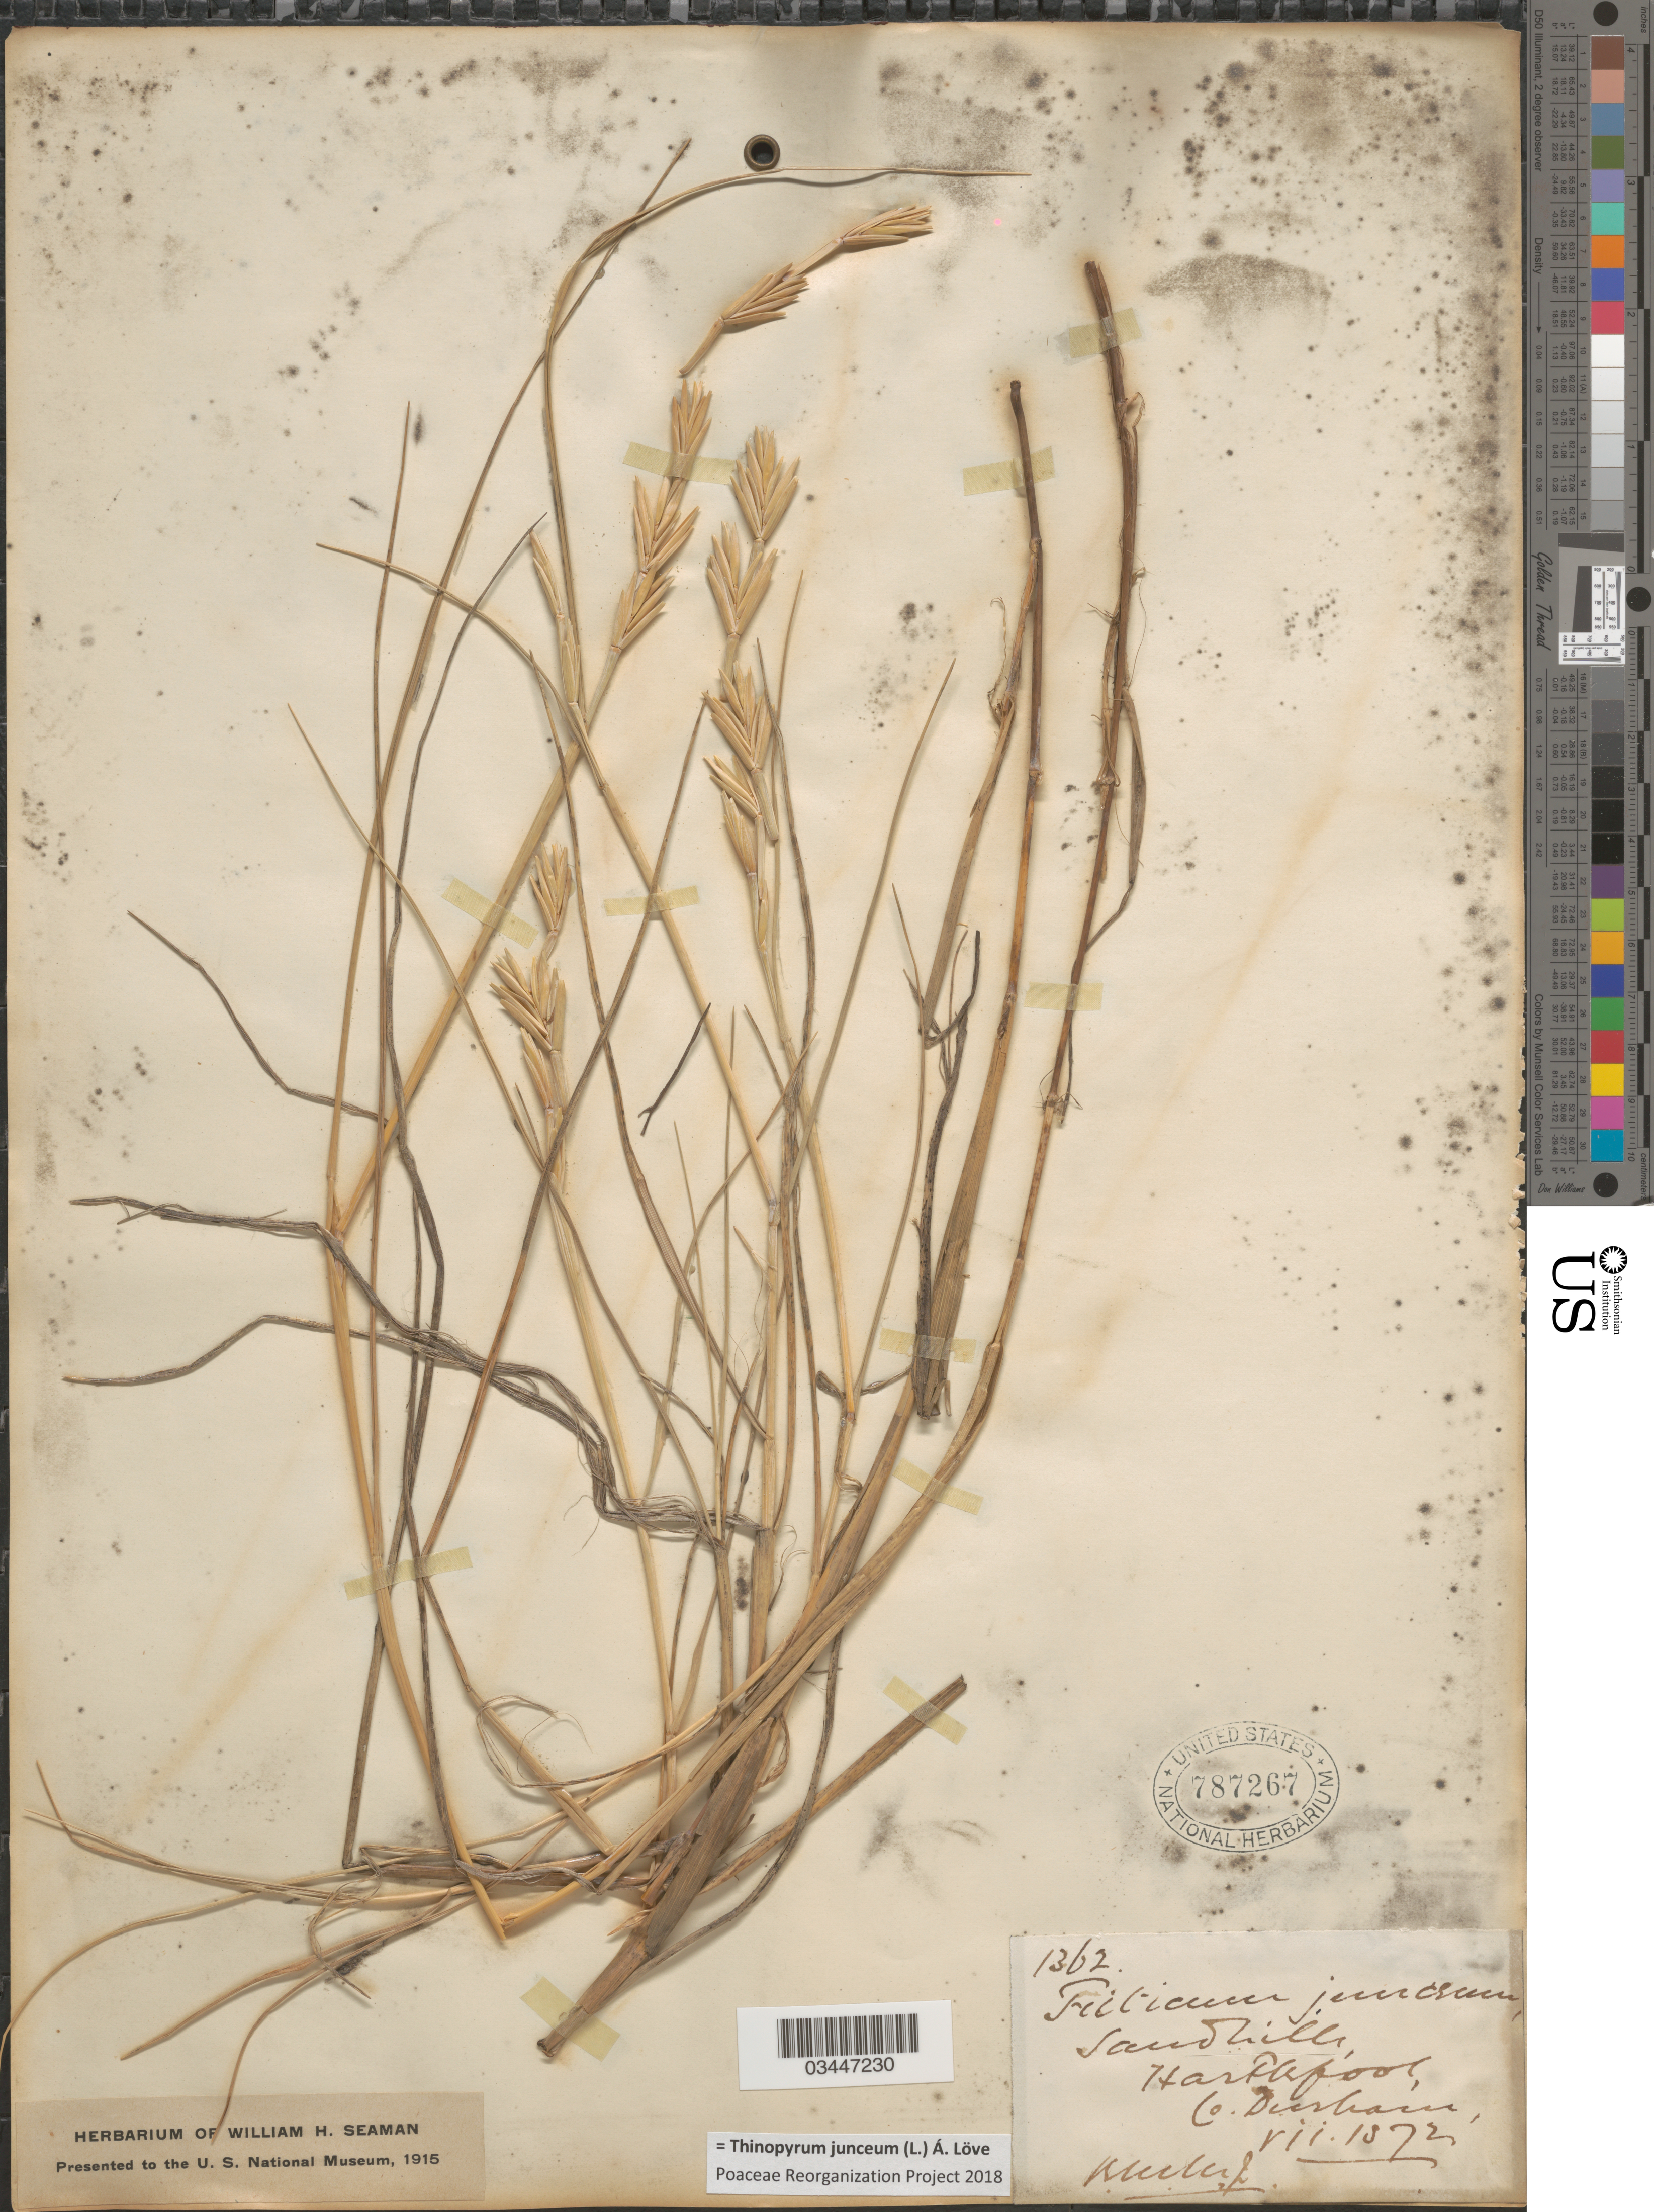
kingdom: Plantae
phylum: Tracheophyta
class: Liliopsida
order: Poales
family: Poaceae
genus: Thinopyrum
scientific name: Thinopyrum junceum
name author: (L.) Á. Löve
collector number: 1362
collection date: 1872-07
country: United Kingdom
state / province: England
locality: Sandhills, Hartlepool, Co. Durham.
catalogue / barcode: US 787267